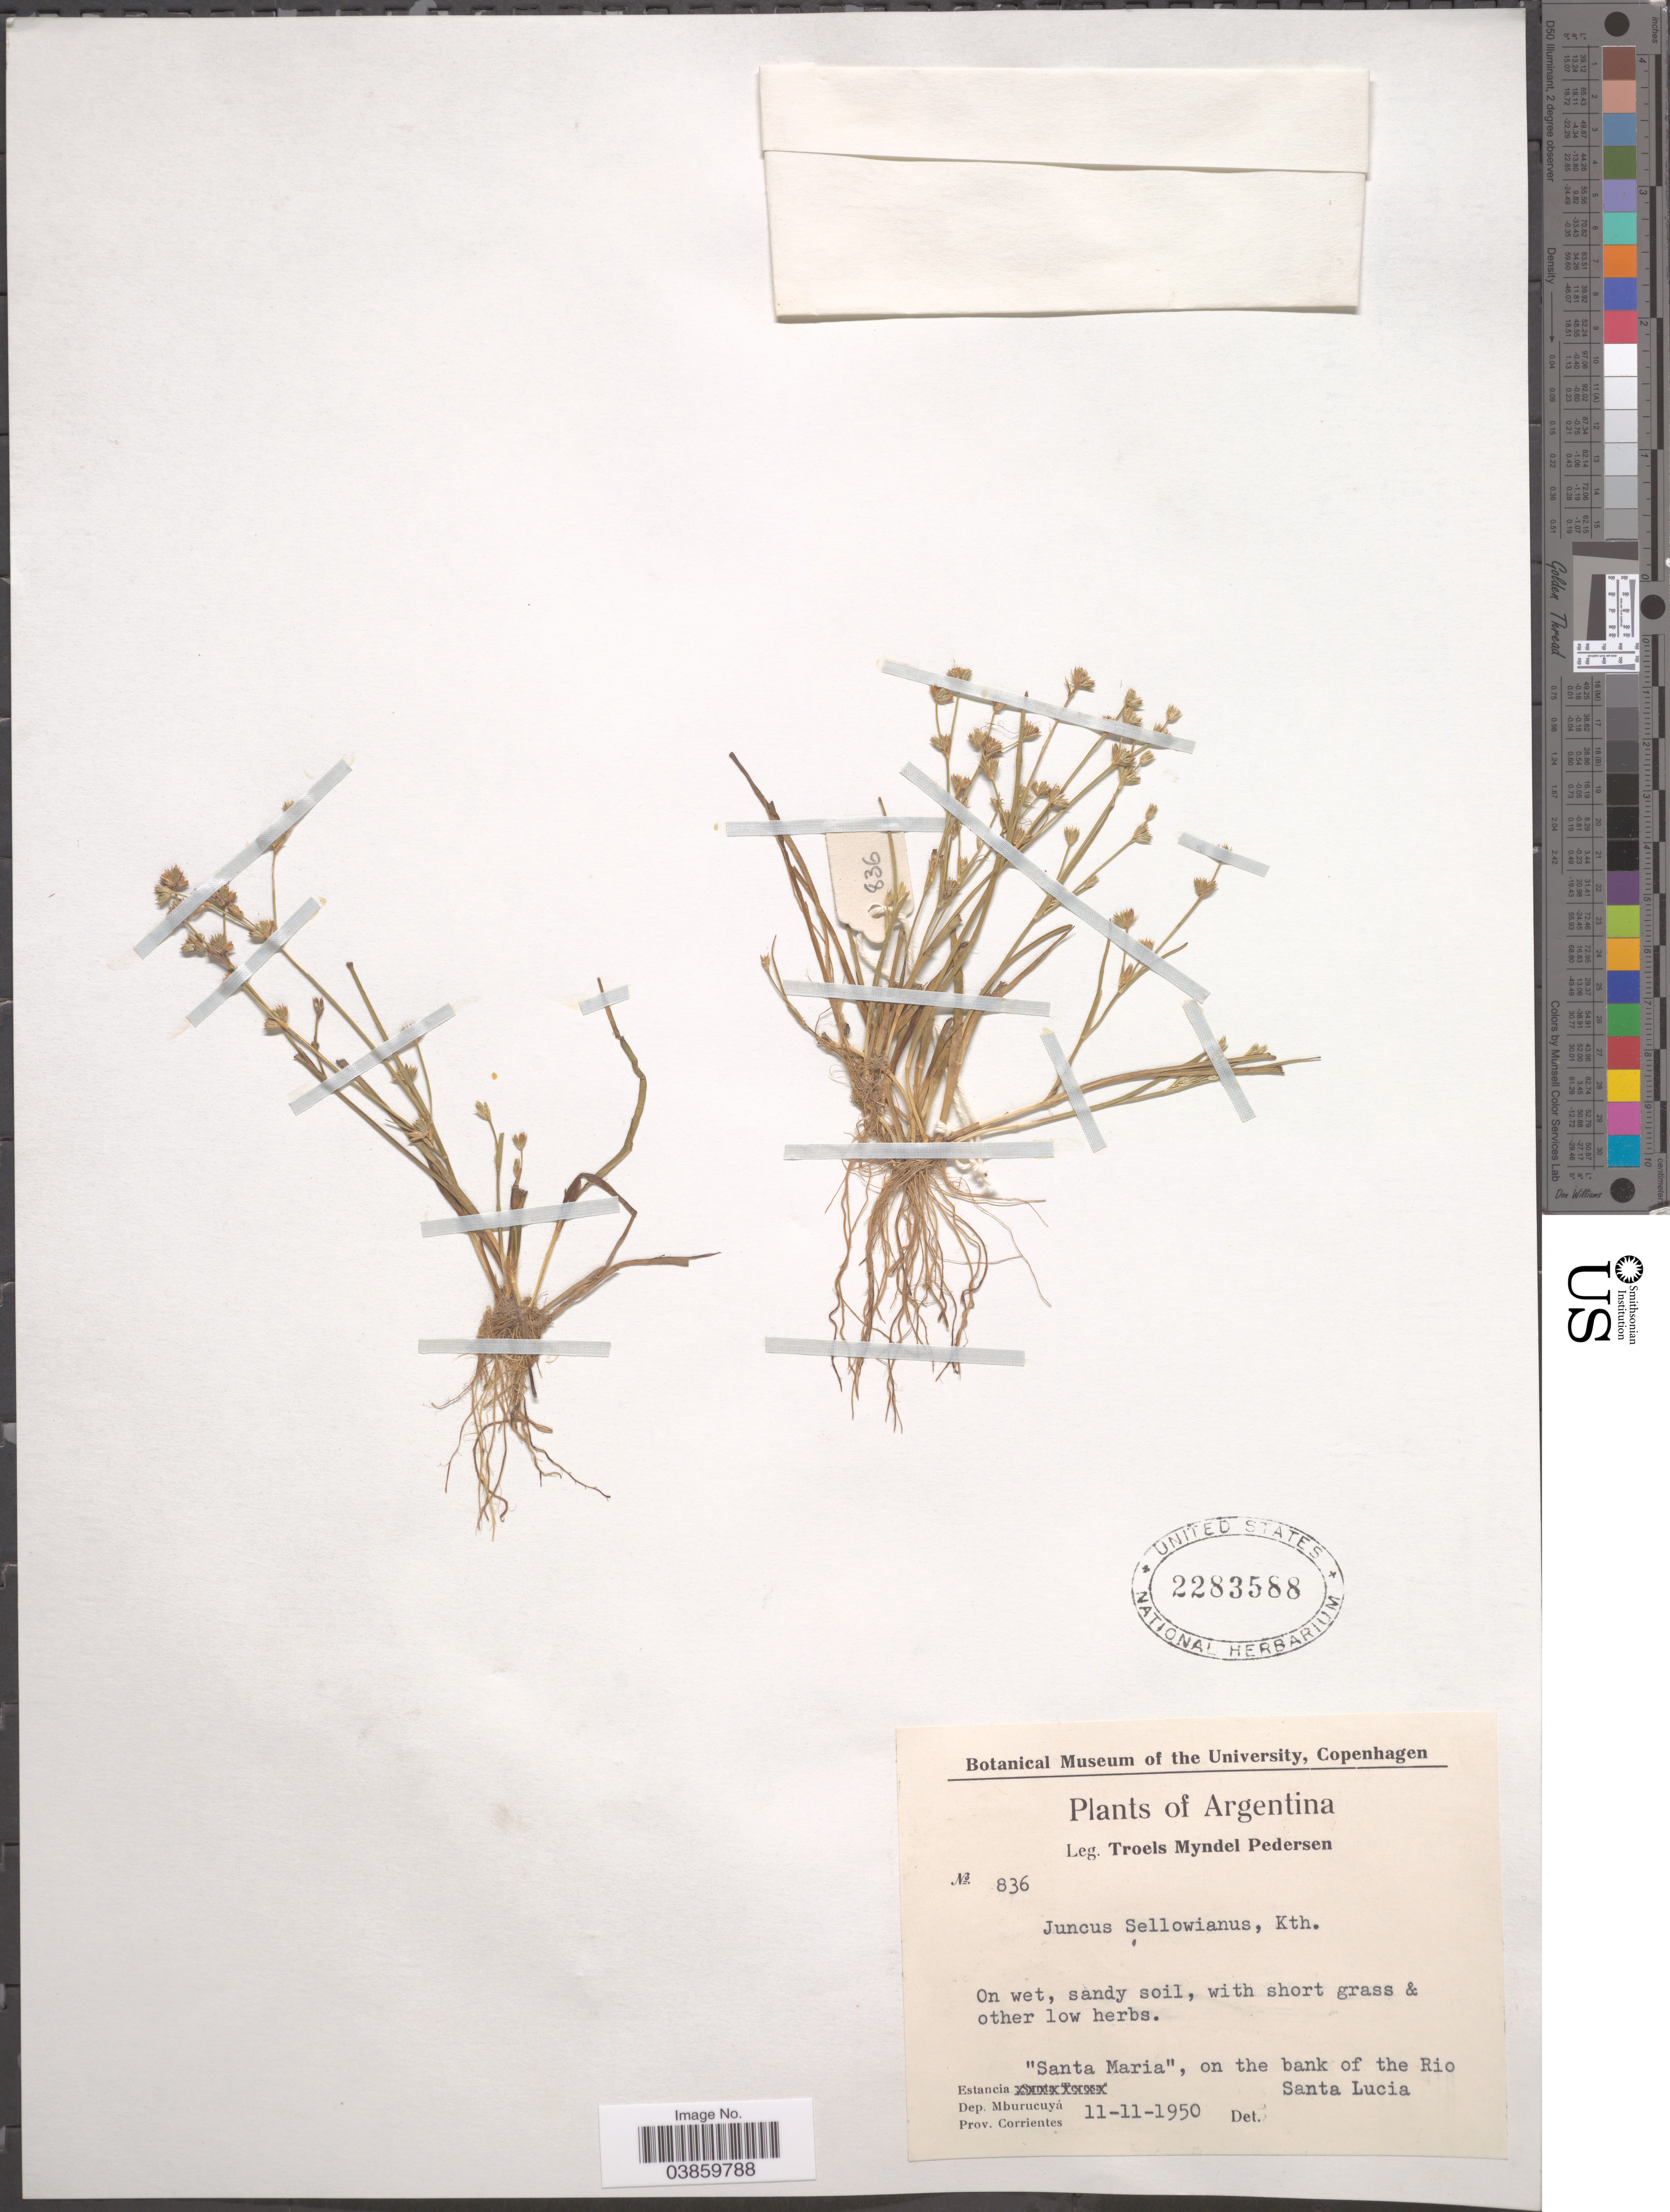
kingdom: Plantae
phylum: Tracheophyta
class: Liliopsida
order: Poales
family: Juncaceae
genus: Juncus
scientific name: Juncus sellowianus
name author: Kunth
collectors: T. Pederson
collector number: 836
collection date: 1950-11-11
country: Argentina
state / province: Corrientes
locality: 'Santa Maria', on the bank of the Rio Santa Lucia. Dep. Mburucuyá.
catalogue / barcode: US 2283588